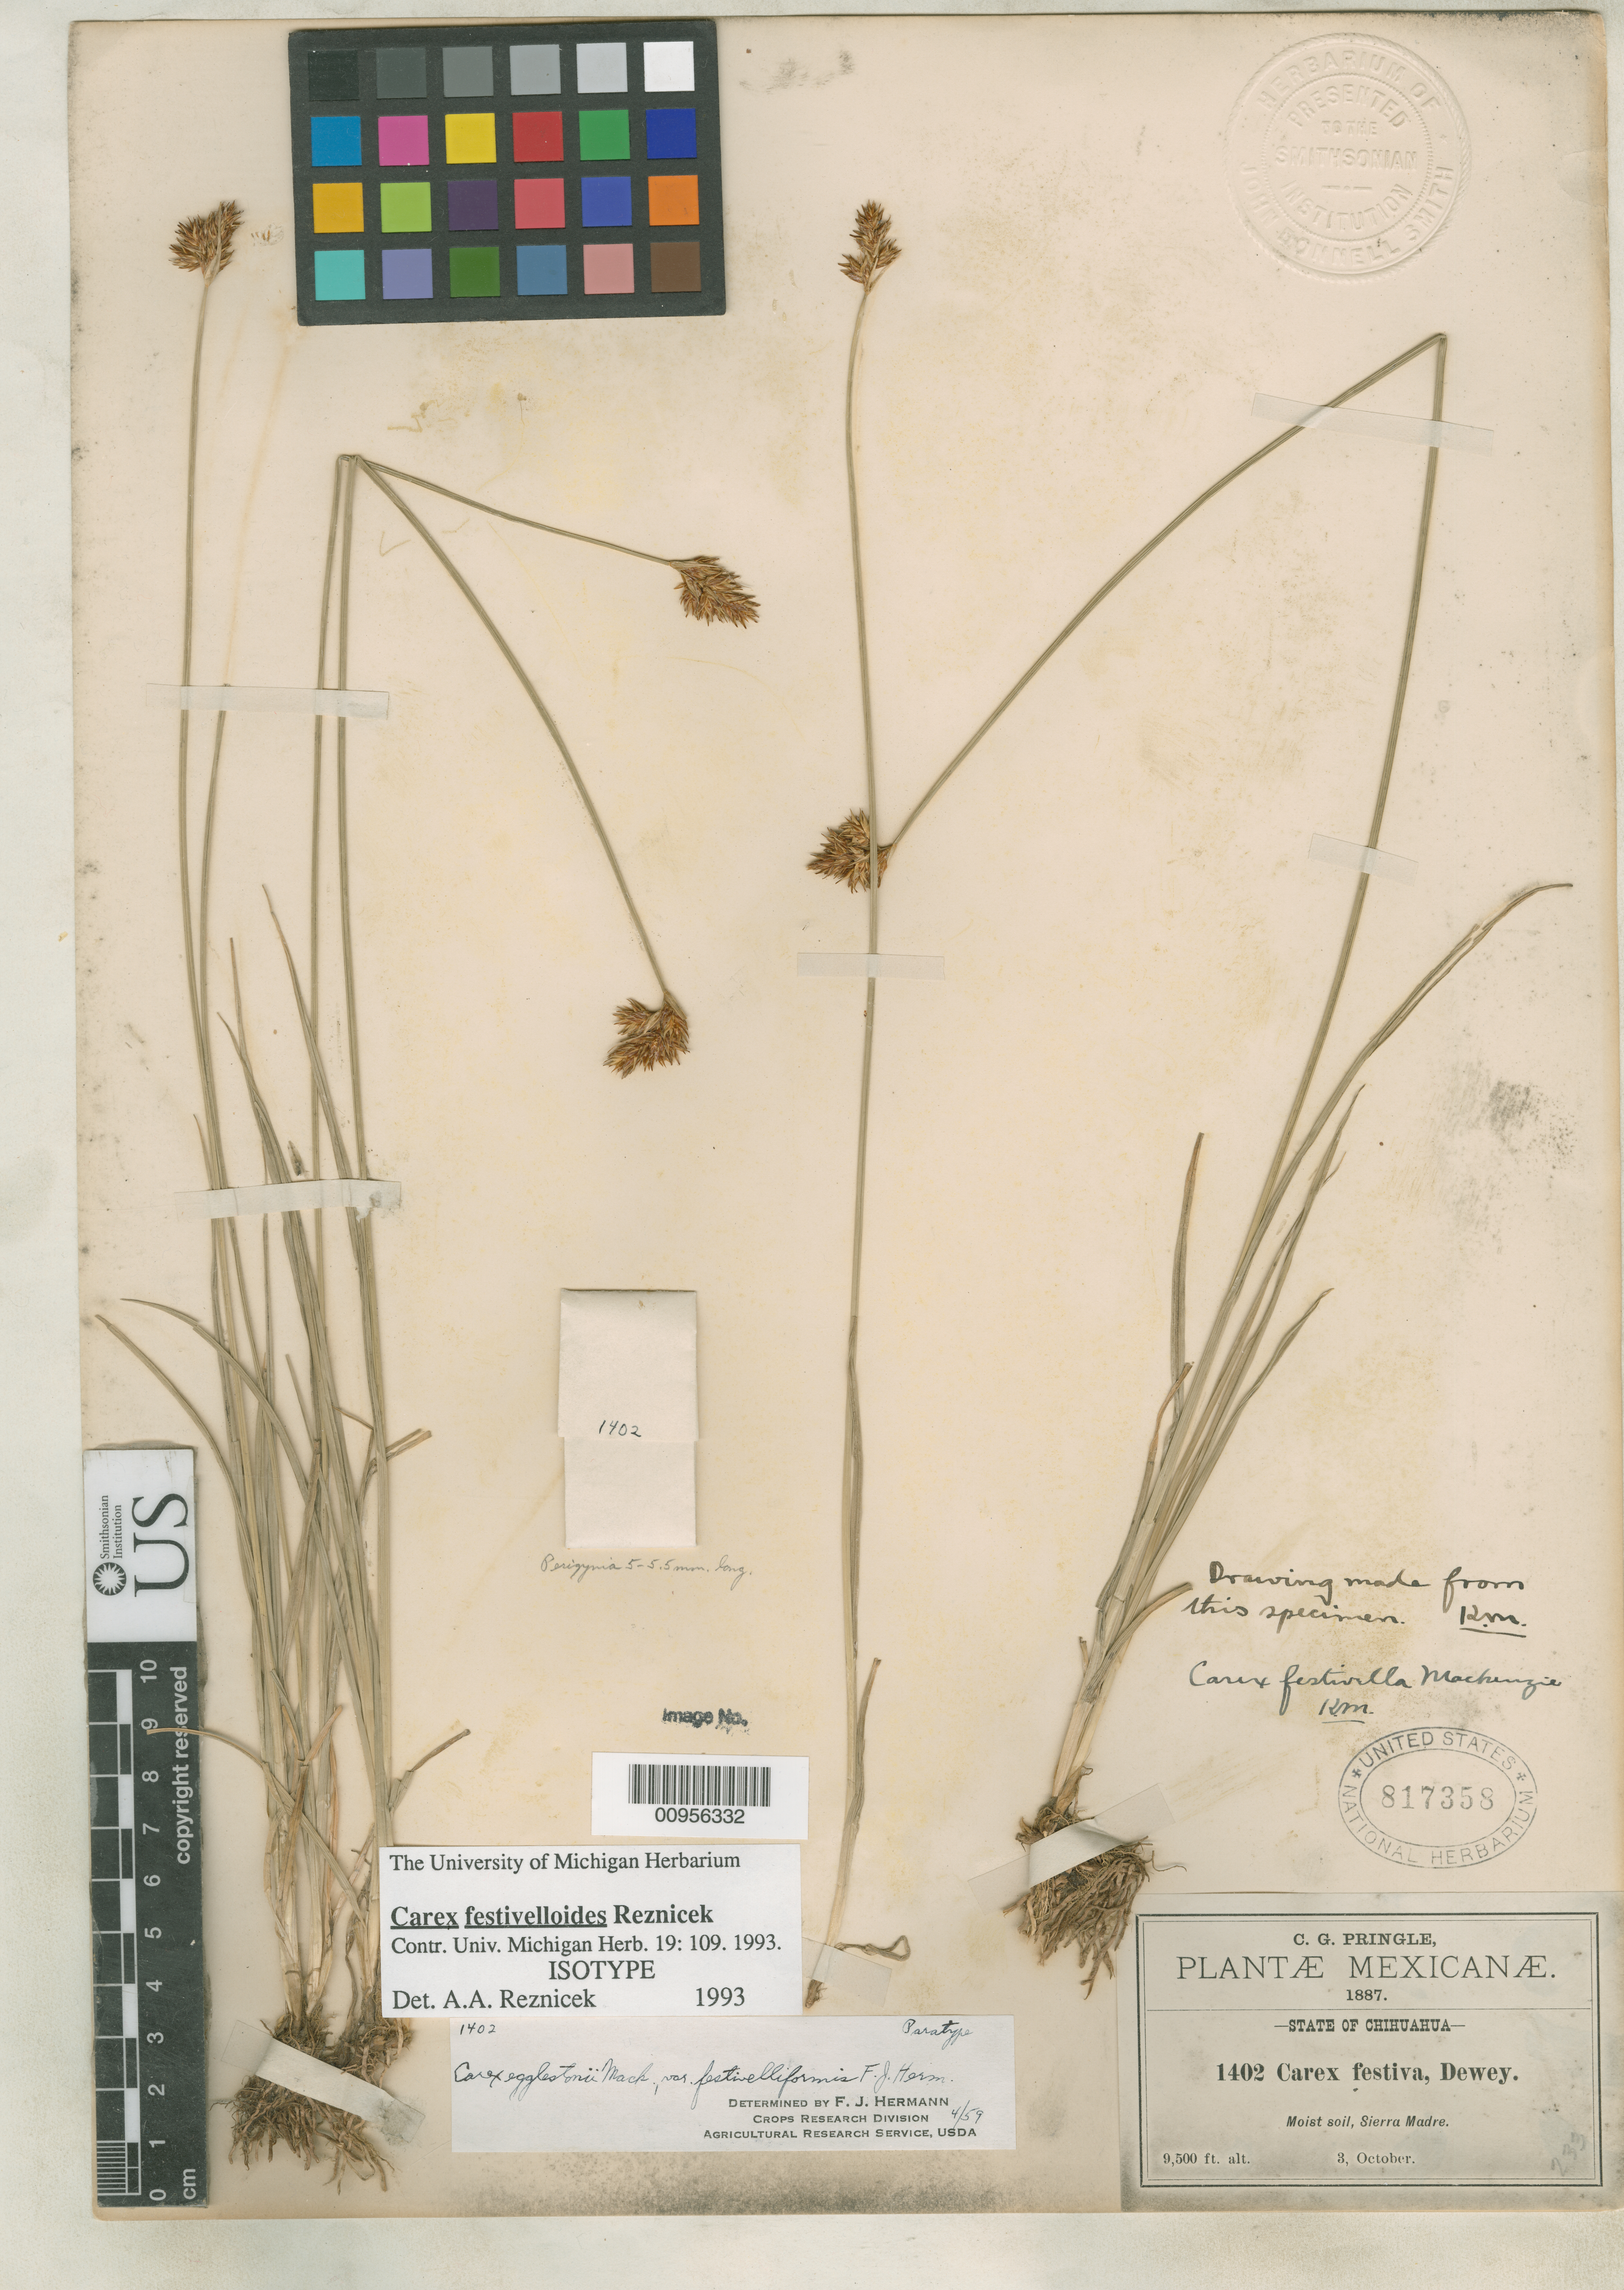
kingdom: Plantae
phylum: Tracheophyta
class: Liliopsida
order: Poales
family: Cyperaceae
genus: Carex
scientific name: Carex festivelloides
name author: Reznicek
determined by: Reznicek, A. A.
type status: Isotype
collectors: C. G. Pringle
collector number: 1402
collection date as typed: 03 Oct 1887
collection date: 1887-10-03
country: Mexico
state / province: Chihuahua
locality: Moist soil, Sierra Madre.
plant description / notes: Annotated by F.J. Hermann (1959) as a paratype of Carex egglestonii var. festivelliformis F.J. Herm.; Specimen ex John Donnell Smith herbarium.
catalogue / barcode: US 817358